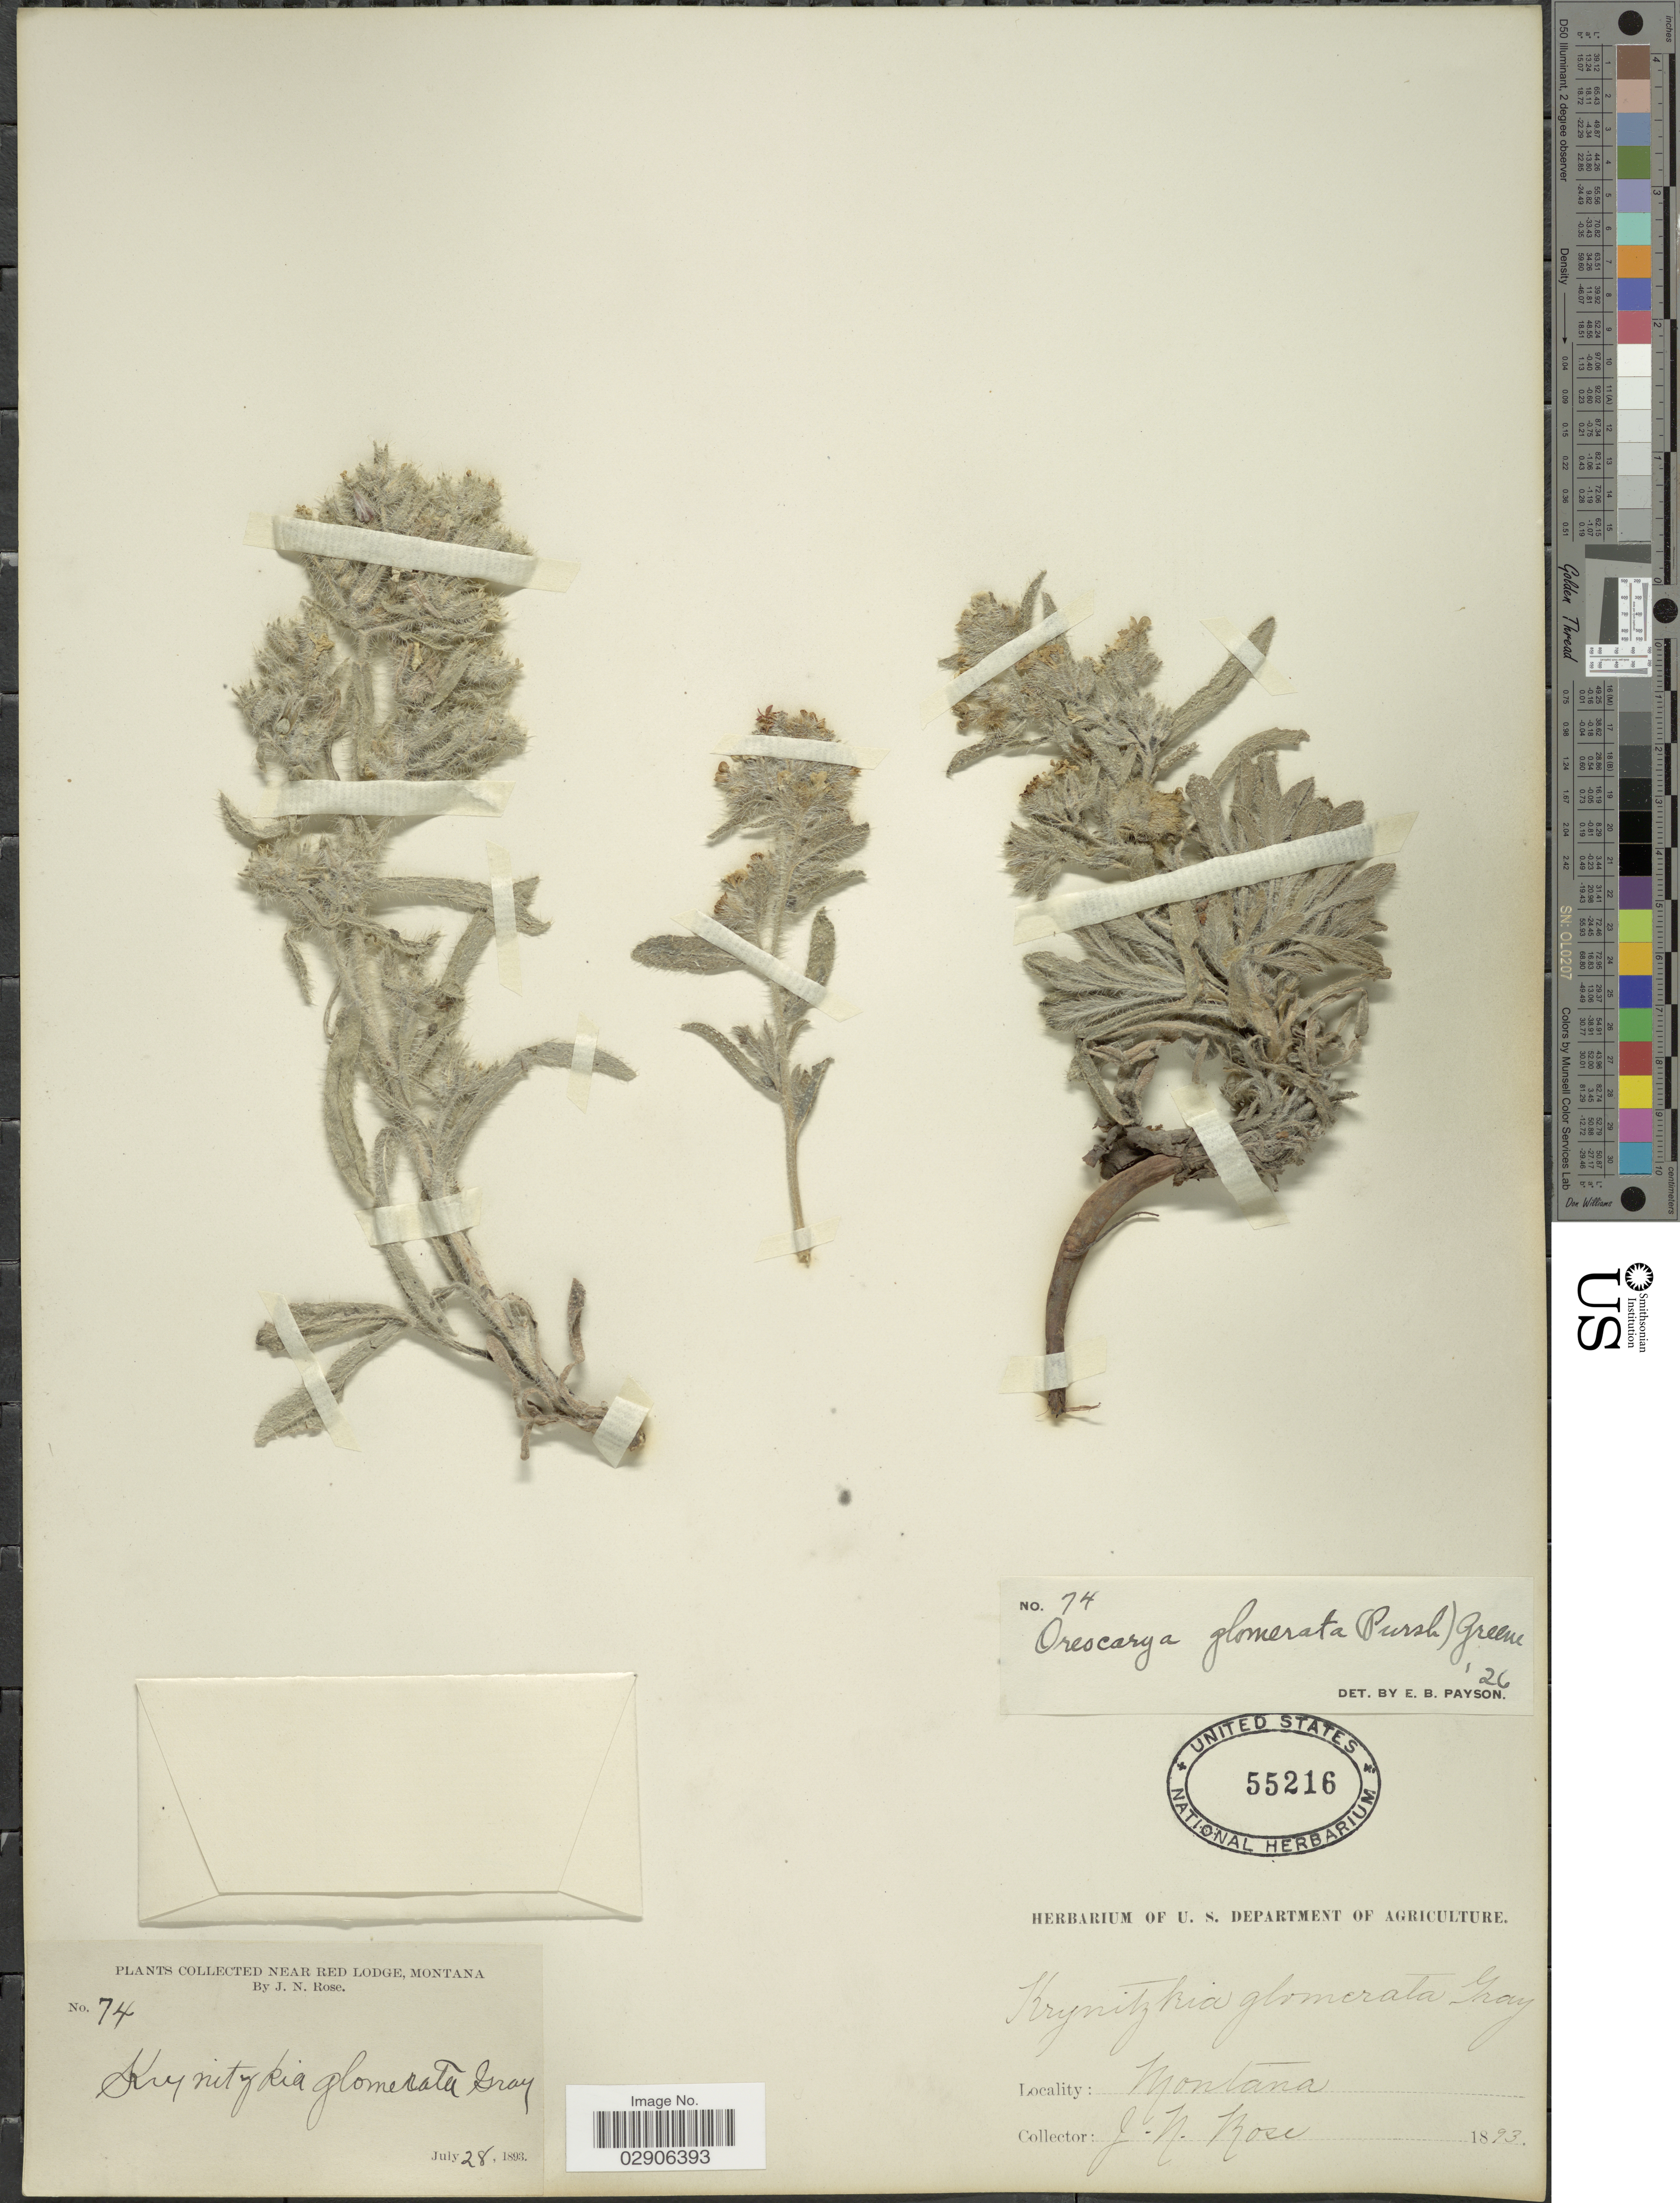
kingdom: Plantae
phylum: Tracheophyta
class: Magnoliopsida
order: Boraginales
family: Boraginaceae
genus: Cryptantha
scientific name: Cryptantha glomerata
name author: (G. Don) Lehm.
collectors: J. N. Rose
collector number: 74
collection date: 1893-07-28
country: United States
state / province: Montana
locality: Near Red Lodge.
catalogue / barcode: US 55216